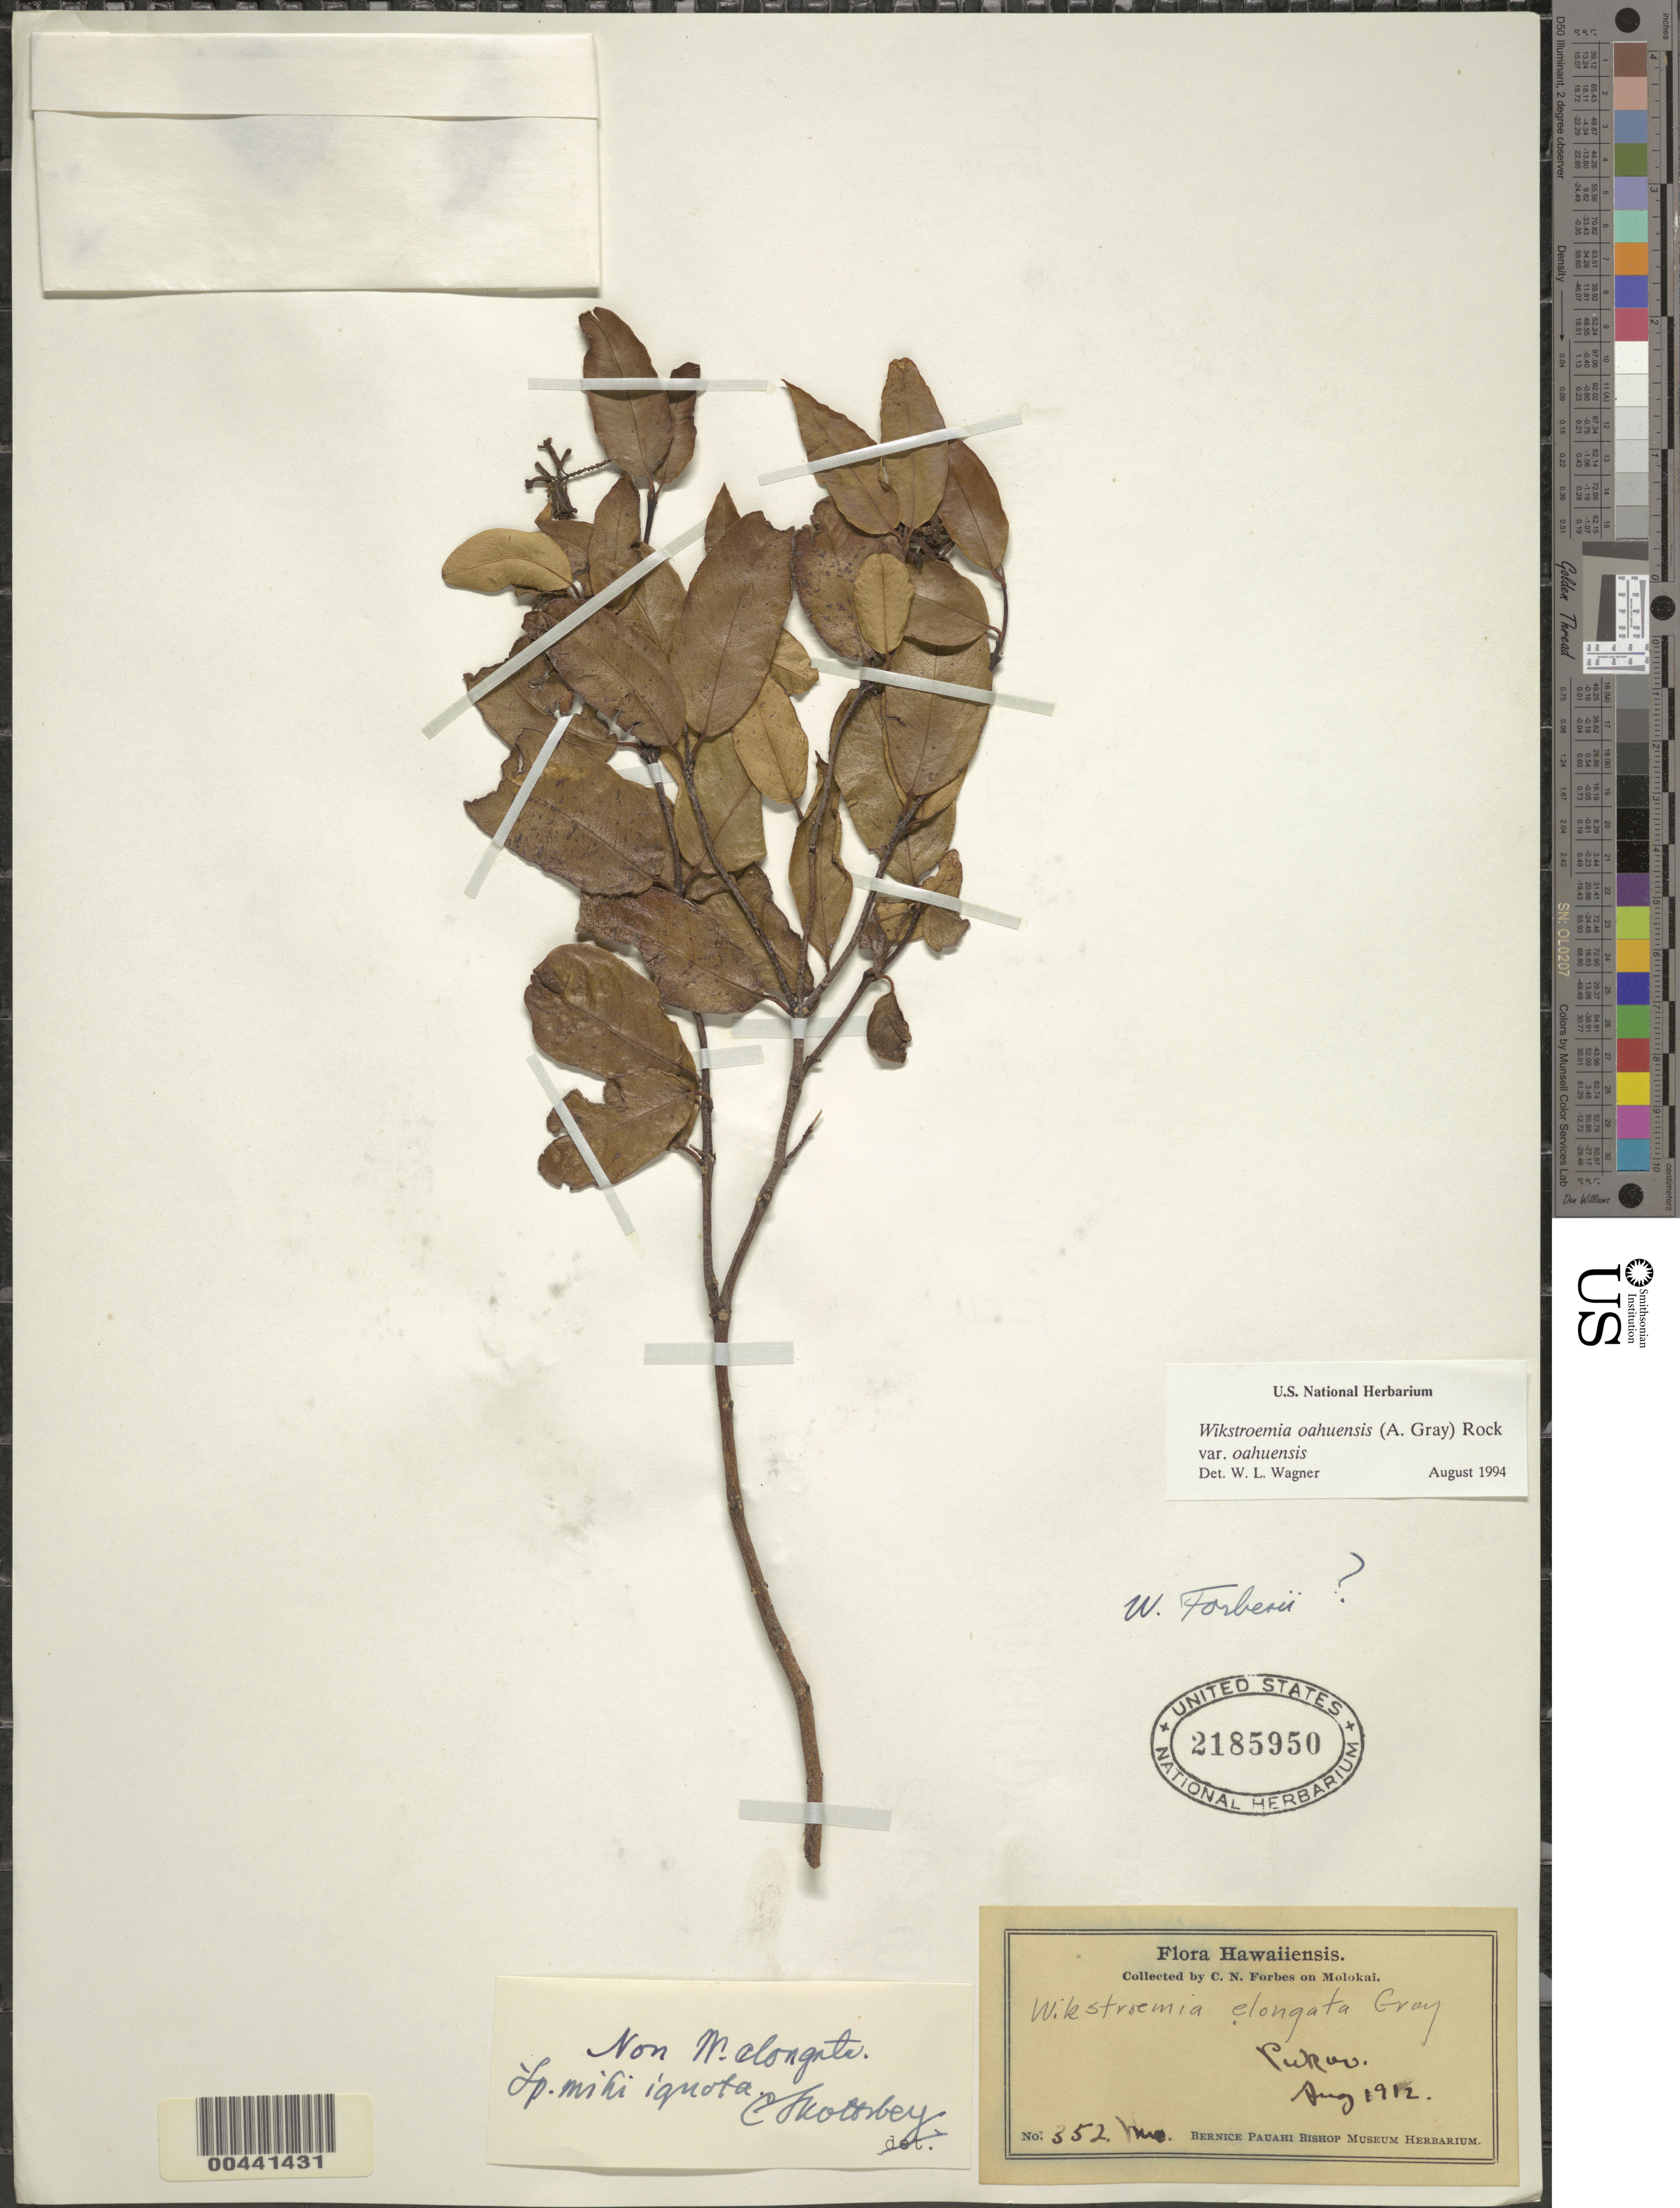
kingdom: Plantae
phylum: Tracheophyta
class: Magnoliopsida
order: Malvales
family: Thymelaeaceae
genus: Wikstroemia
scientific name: Wikstroemia oahuensis var. oahuensis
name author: (A. Gray) Rock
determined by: Wagner, W. L., (BOT), Smithsonian Institution - National Museum of Natural History (UNITED STATES)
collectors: C. N. Forbes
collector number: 352.Mo.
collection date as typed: Aug 1912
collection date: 1912-08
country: United States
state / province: Hawaii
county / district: Maui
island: Moloka'i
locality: Pukoo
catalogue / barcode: US 2185950